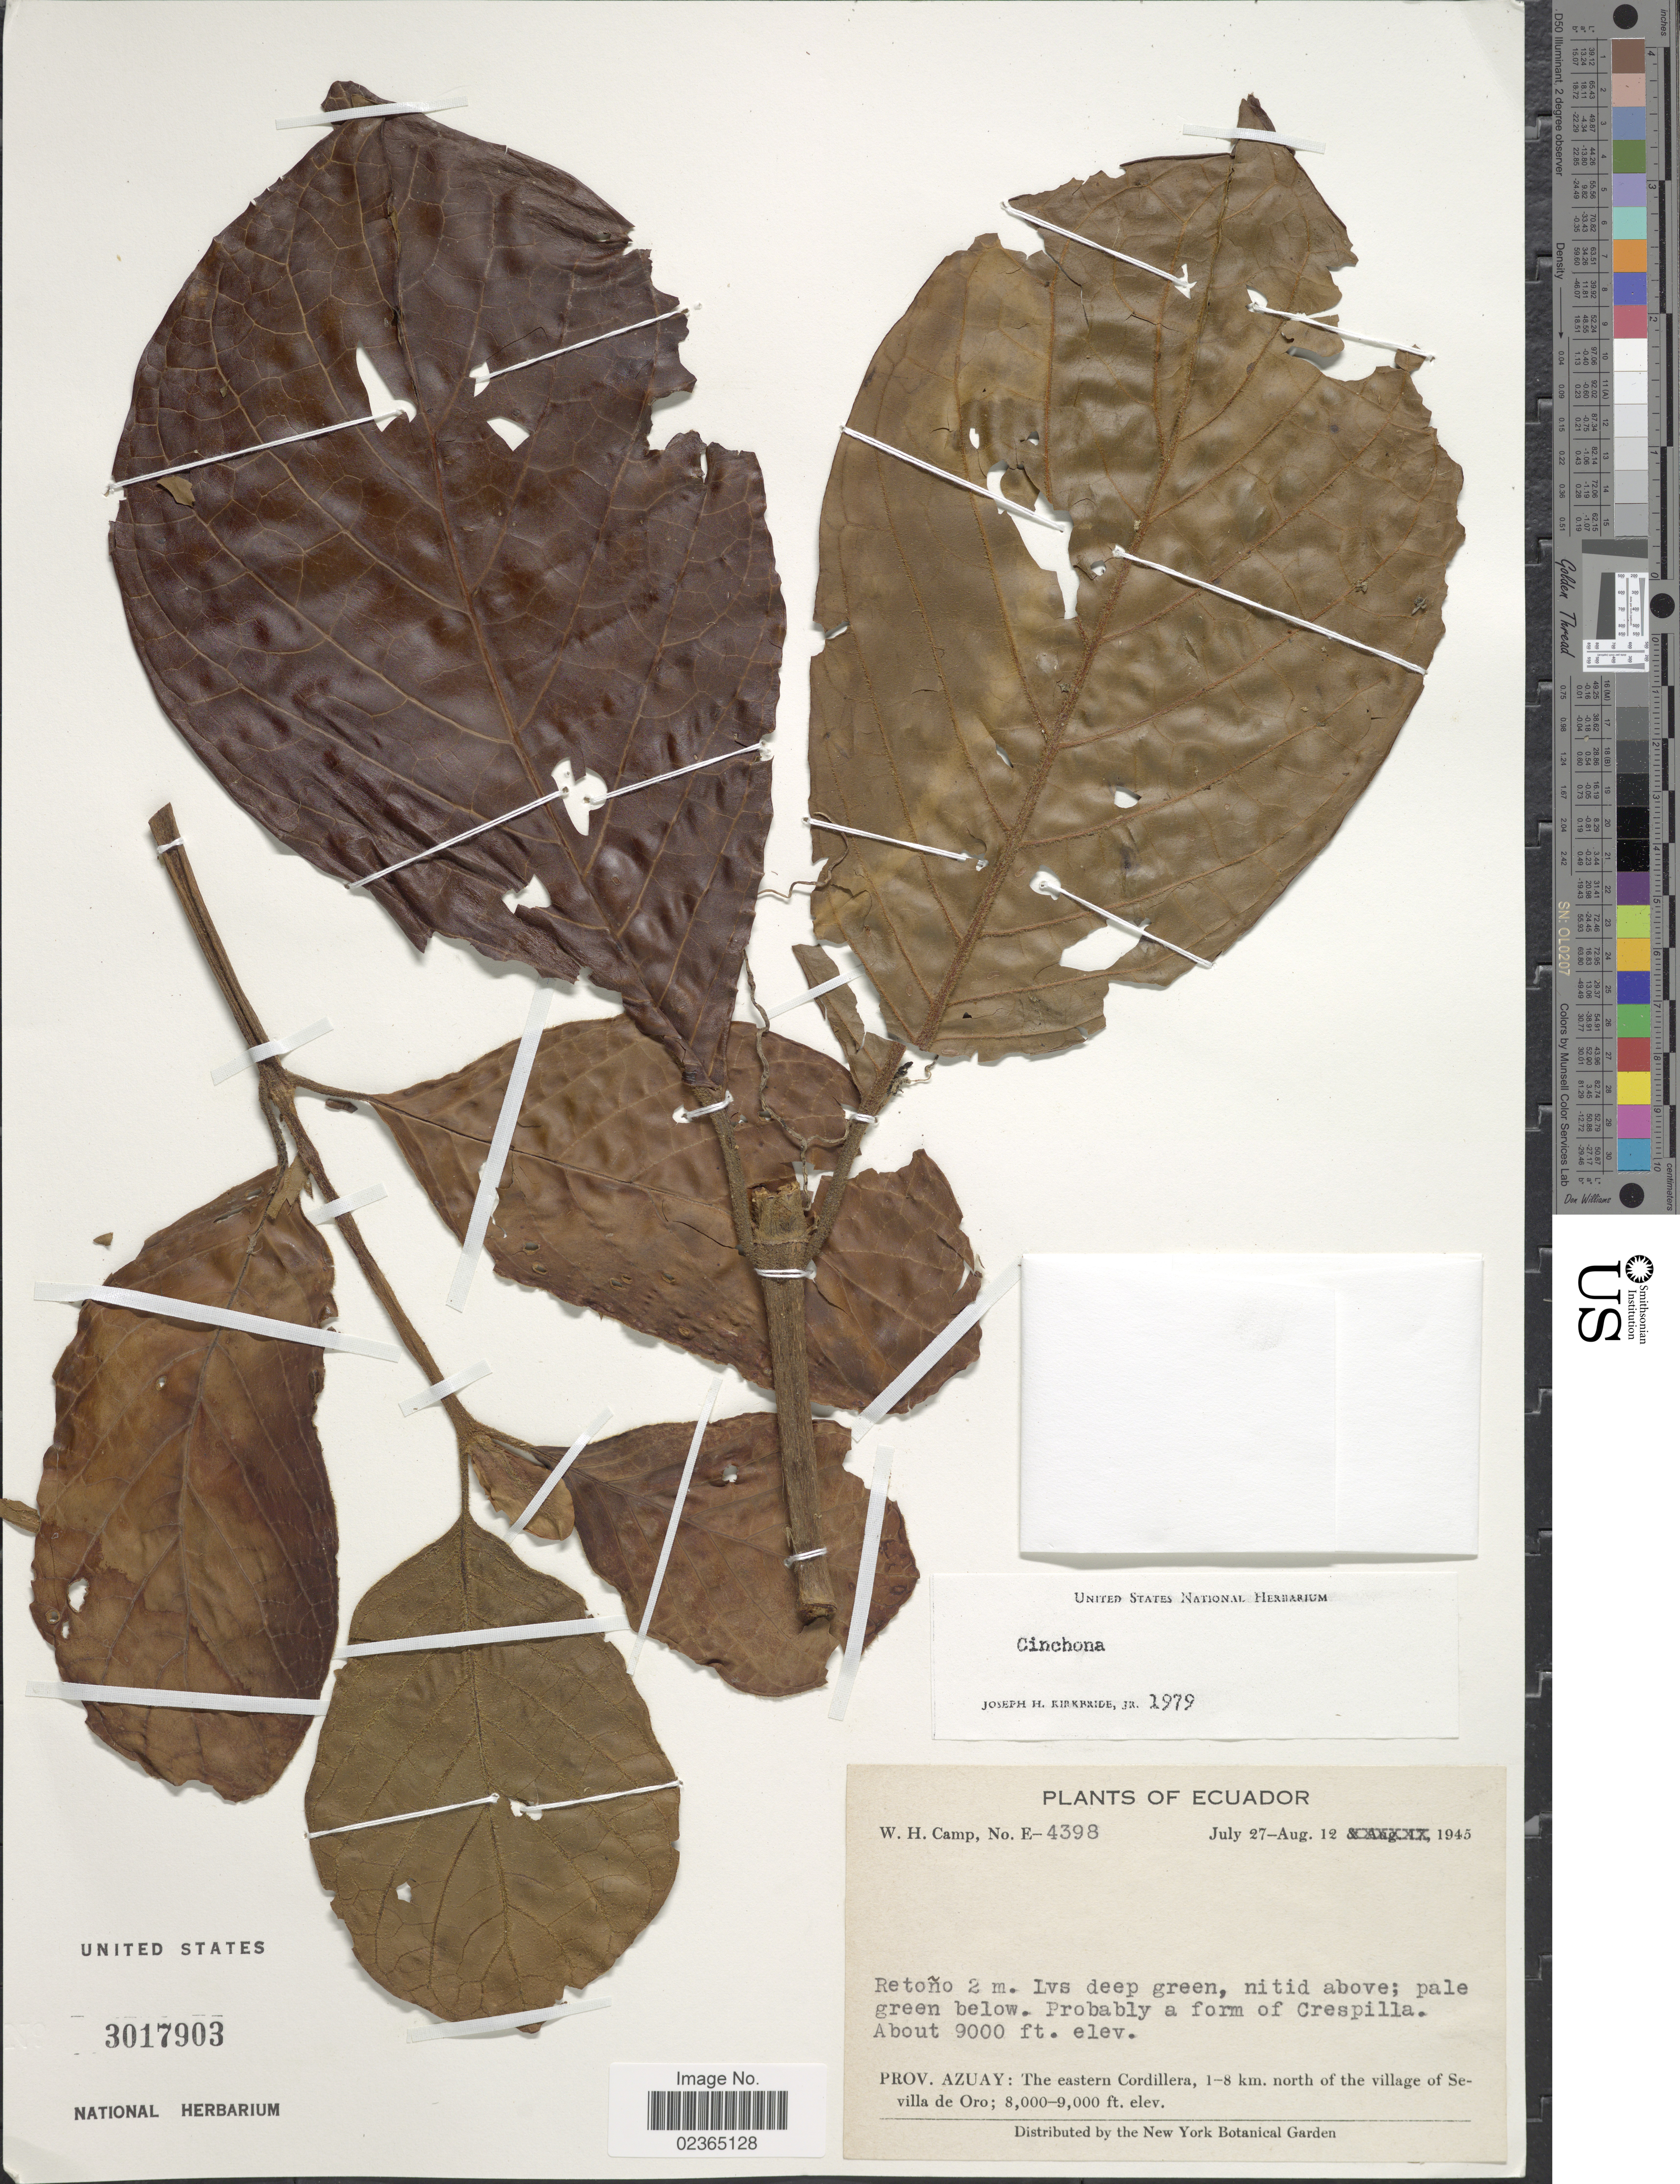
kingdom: Plantae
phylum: Tracheophyta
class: Magnoliopsida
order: Gentianales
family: Rubiaceae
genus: Cinchona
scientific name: Cinchona sp.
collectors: W. H. Camp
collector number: E-4398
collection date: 1945-07-27/1945-08-12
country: Ecuador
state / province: Azuay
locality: The eastern Cordillera, 1-8 km. north of the village of Sevilla de Oro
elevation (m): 2743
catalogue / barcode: US 3017903